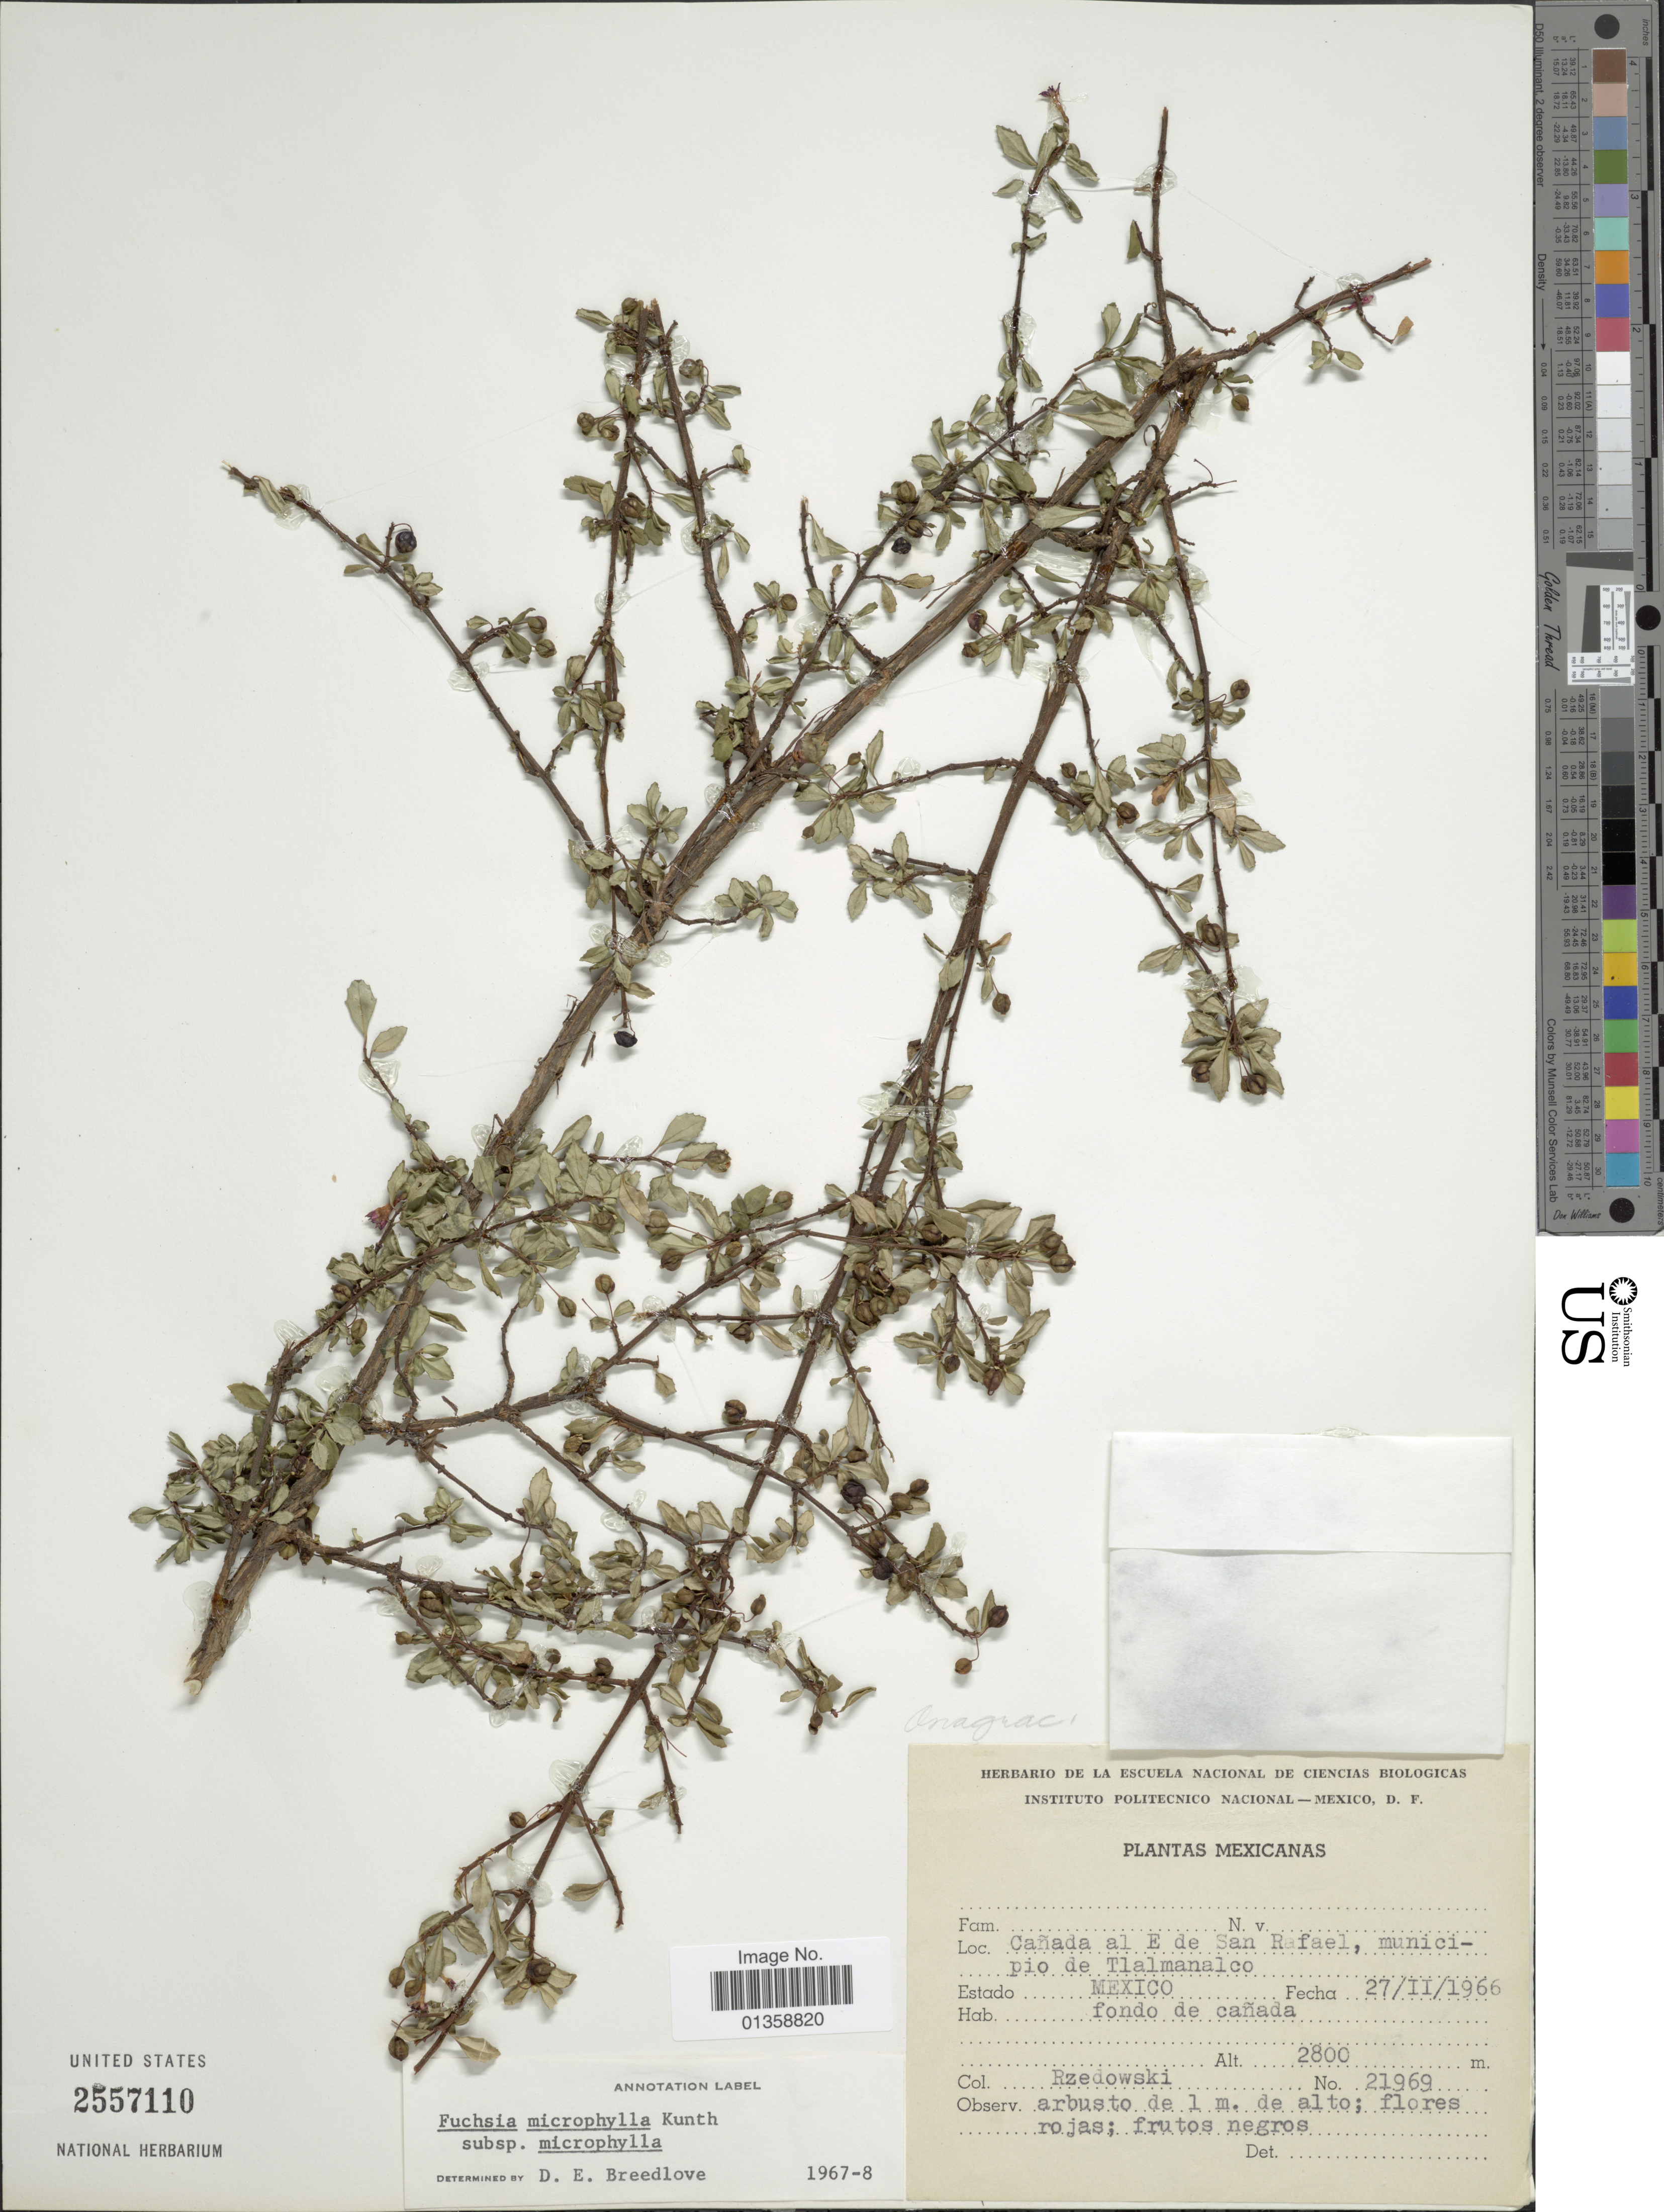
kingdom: Plantae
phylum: Tracheophyta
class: Magnoliopsida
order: Myrtales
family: Onagraceae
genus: Fuchsia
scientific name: Fuchsia microphylla subsp. microphylla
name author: Kunth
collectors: Rzedowski, --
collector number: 21969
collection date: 1966-02-27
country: Mexico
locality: Cañada al E de San Rafael, municipio de Tlalmanalco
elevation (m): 2800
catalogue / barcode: US 2557110